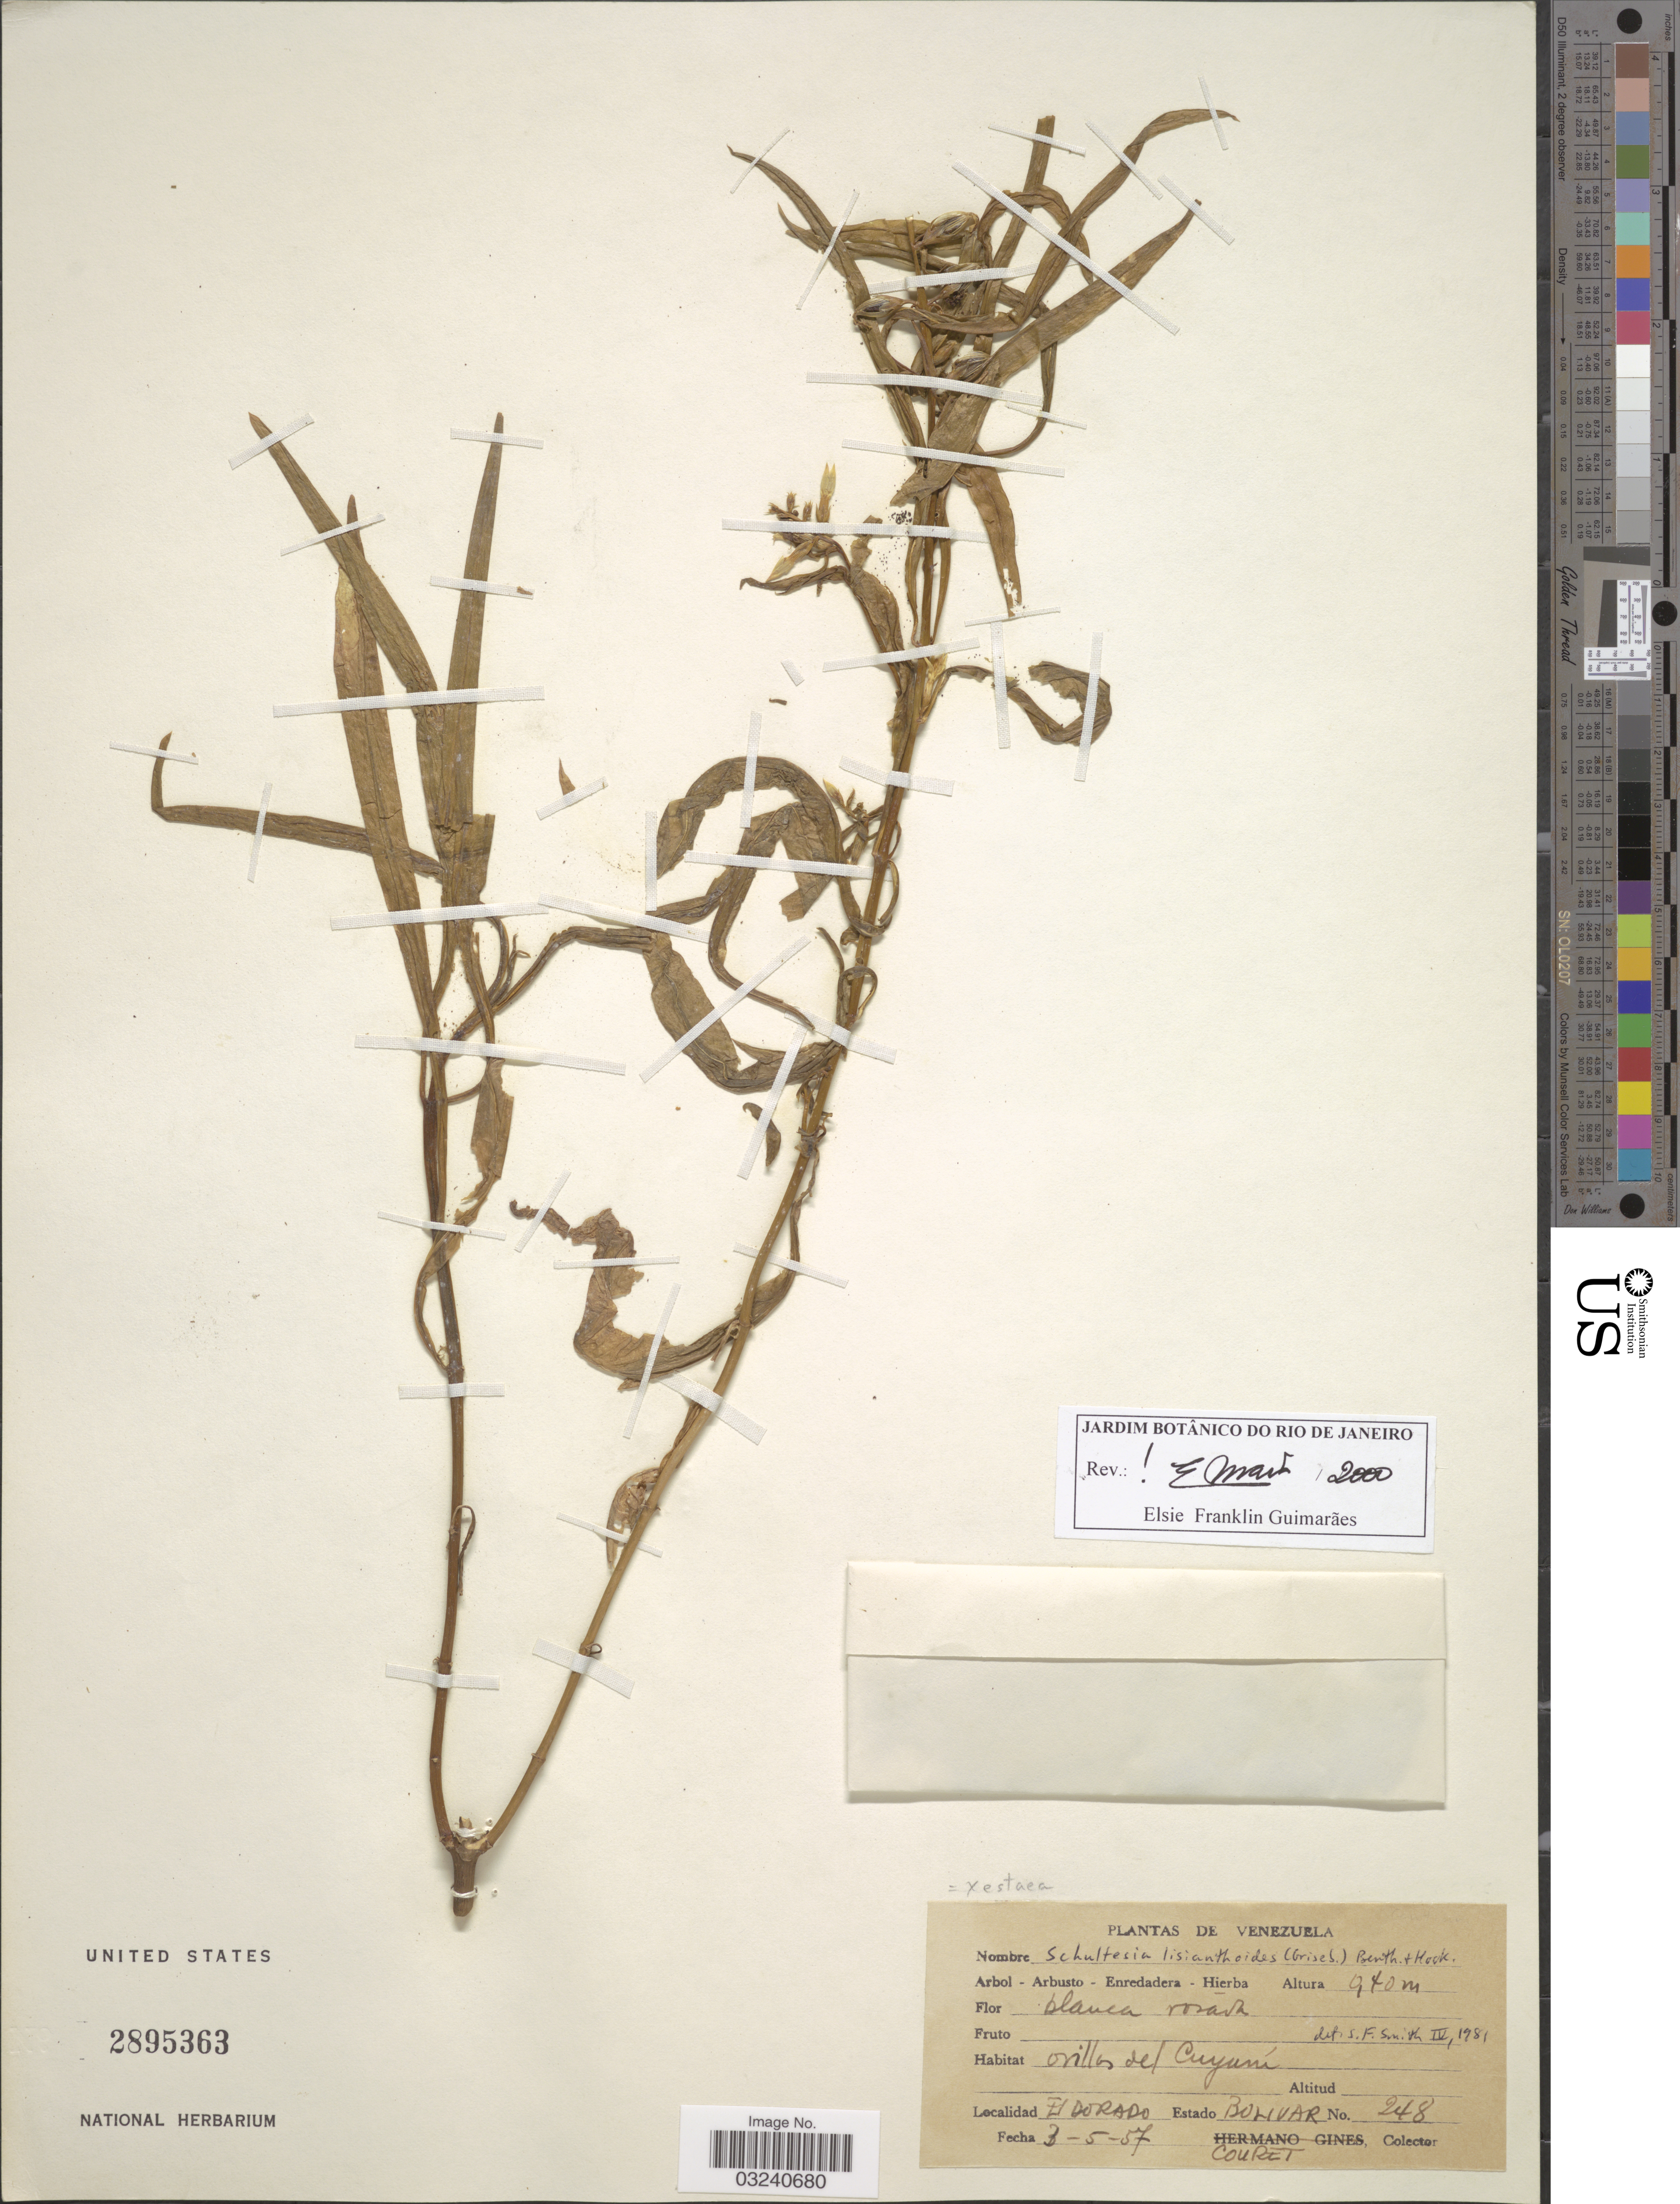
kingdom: Plantae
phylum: Tracheophyta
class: Magnoliopsida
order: Gentianales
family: Gentianaceae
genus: Schultesia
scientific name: Schultesia lisianthoides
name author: (Griseb.) Benth. & Hook. f. ex Hemsl.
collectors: -. Couret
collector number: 248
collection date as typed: Transcribed d/m/y: 3/5/57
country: Venezuela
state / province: Bolivar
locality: Orillas del Cuyuní. El Dorado.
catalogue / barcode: US 2895363